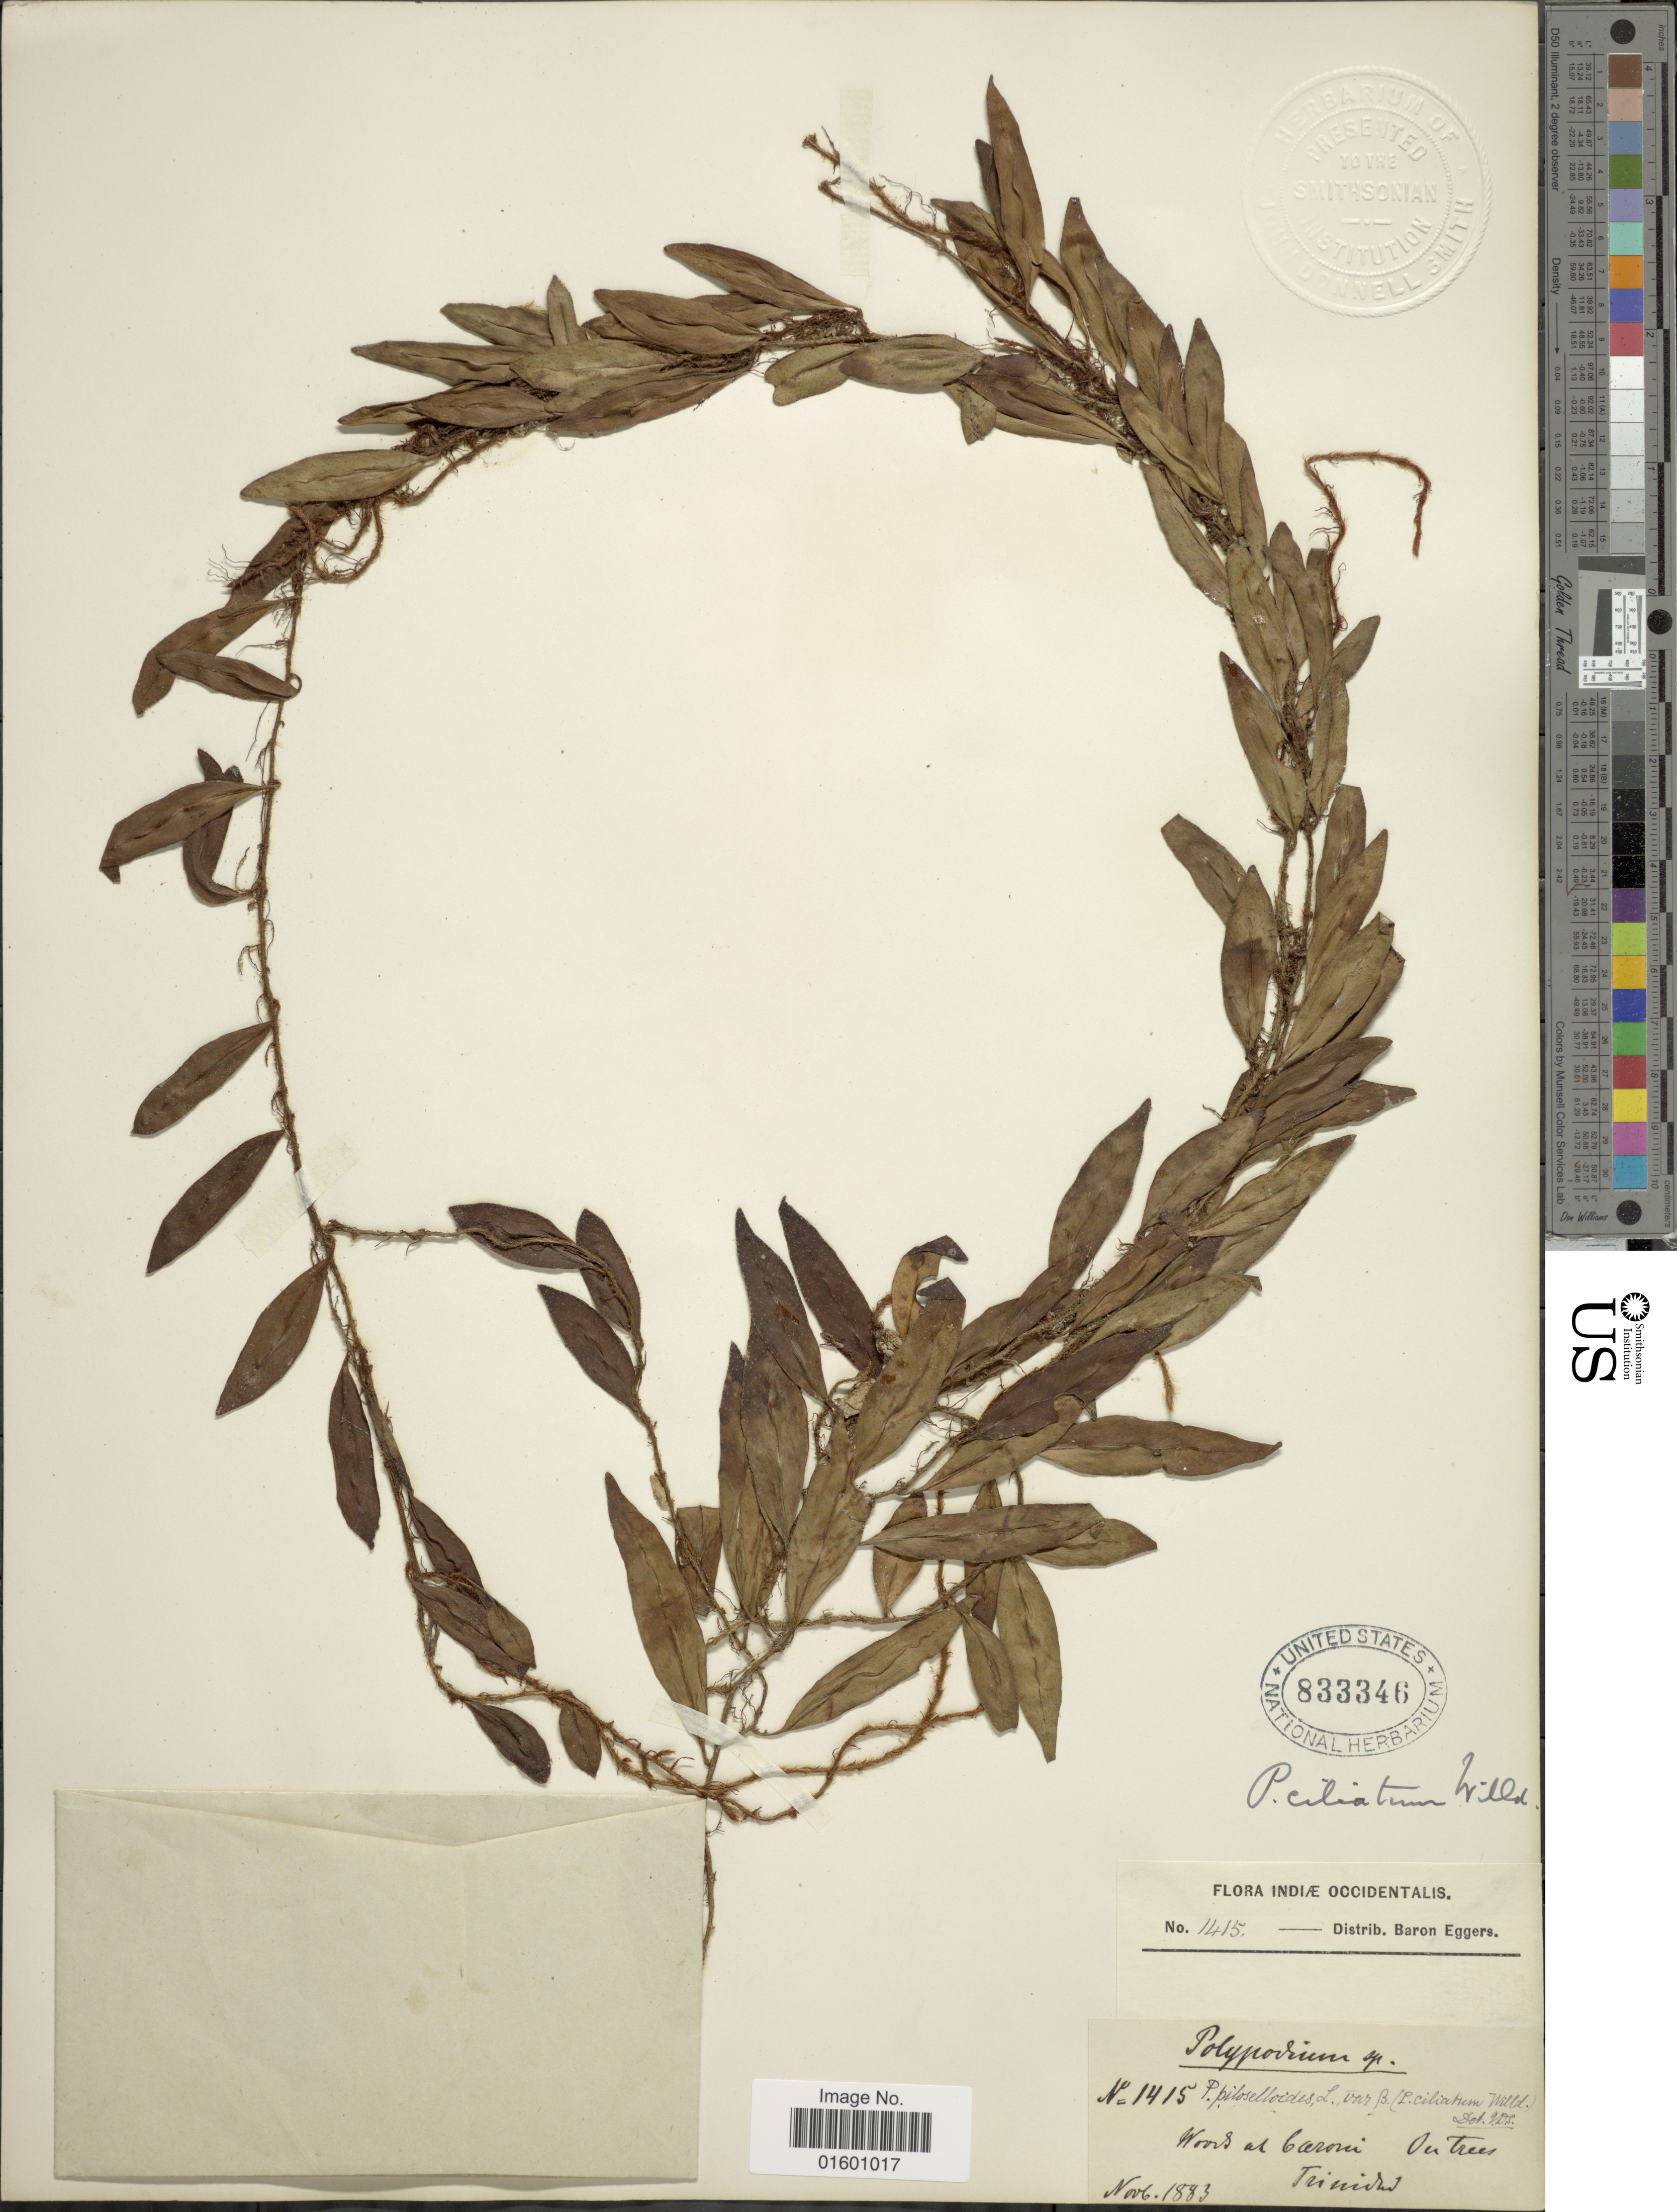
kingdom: Plantae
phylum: Tracheophyta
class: Polypodiopsida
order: Polypodiales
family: Polypodiaceae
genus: Microgramma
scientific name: Microgramma reptans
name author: (Cav.) A.R. Sm.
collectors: H. F. A. von Eggers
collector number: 1415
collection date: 1883-11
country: Trinidad and Tobago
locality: Trinidad, Woods at Caroni, on trees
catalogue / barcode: US 833346